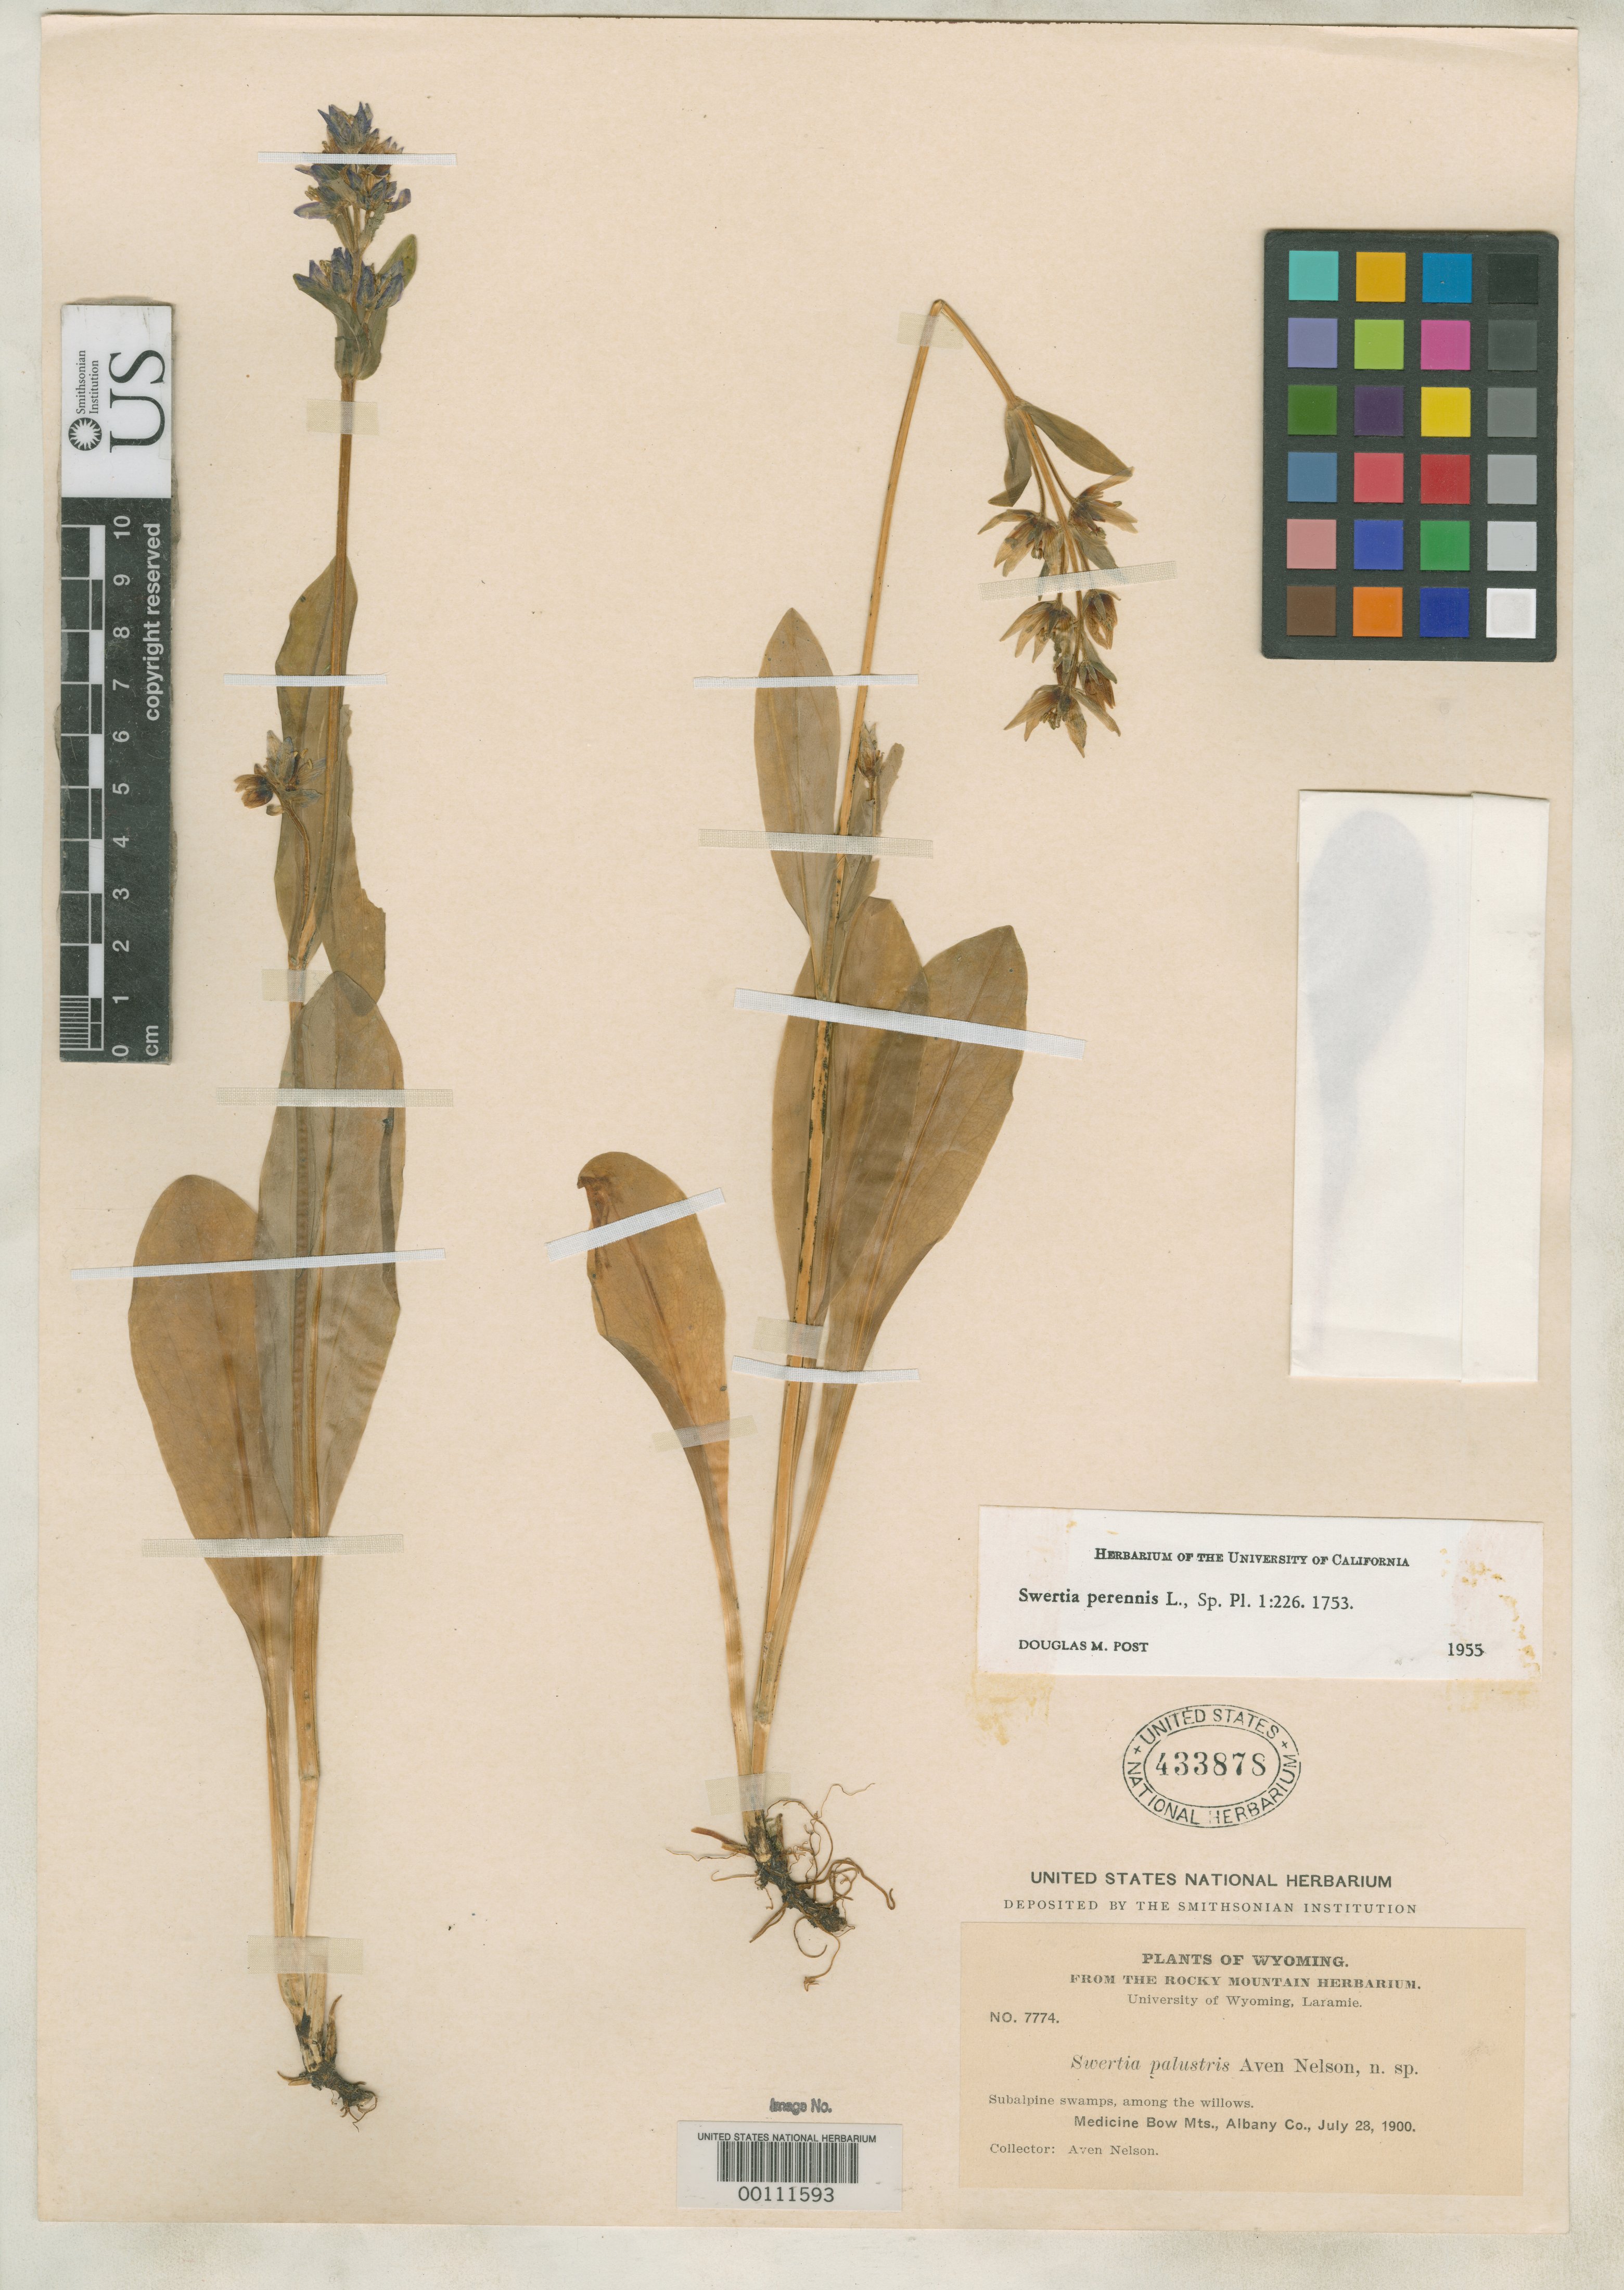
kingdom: Plantae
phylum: Tracheophyta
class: Magnoliopsida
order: Gentianales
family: Gentianaceae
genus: Swertia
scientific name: Swertia palustris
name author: A. Nelson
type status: Isotype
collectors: A. Nelson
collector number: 7774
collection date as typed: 28 Jul 1900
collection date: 1900-07-28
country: United States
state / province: Wyoming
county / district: Albany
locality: Medicine Bow Mtns., "Nash's Fork".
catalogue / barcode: US 433878